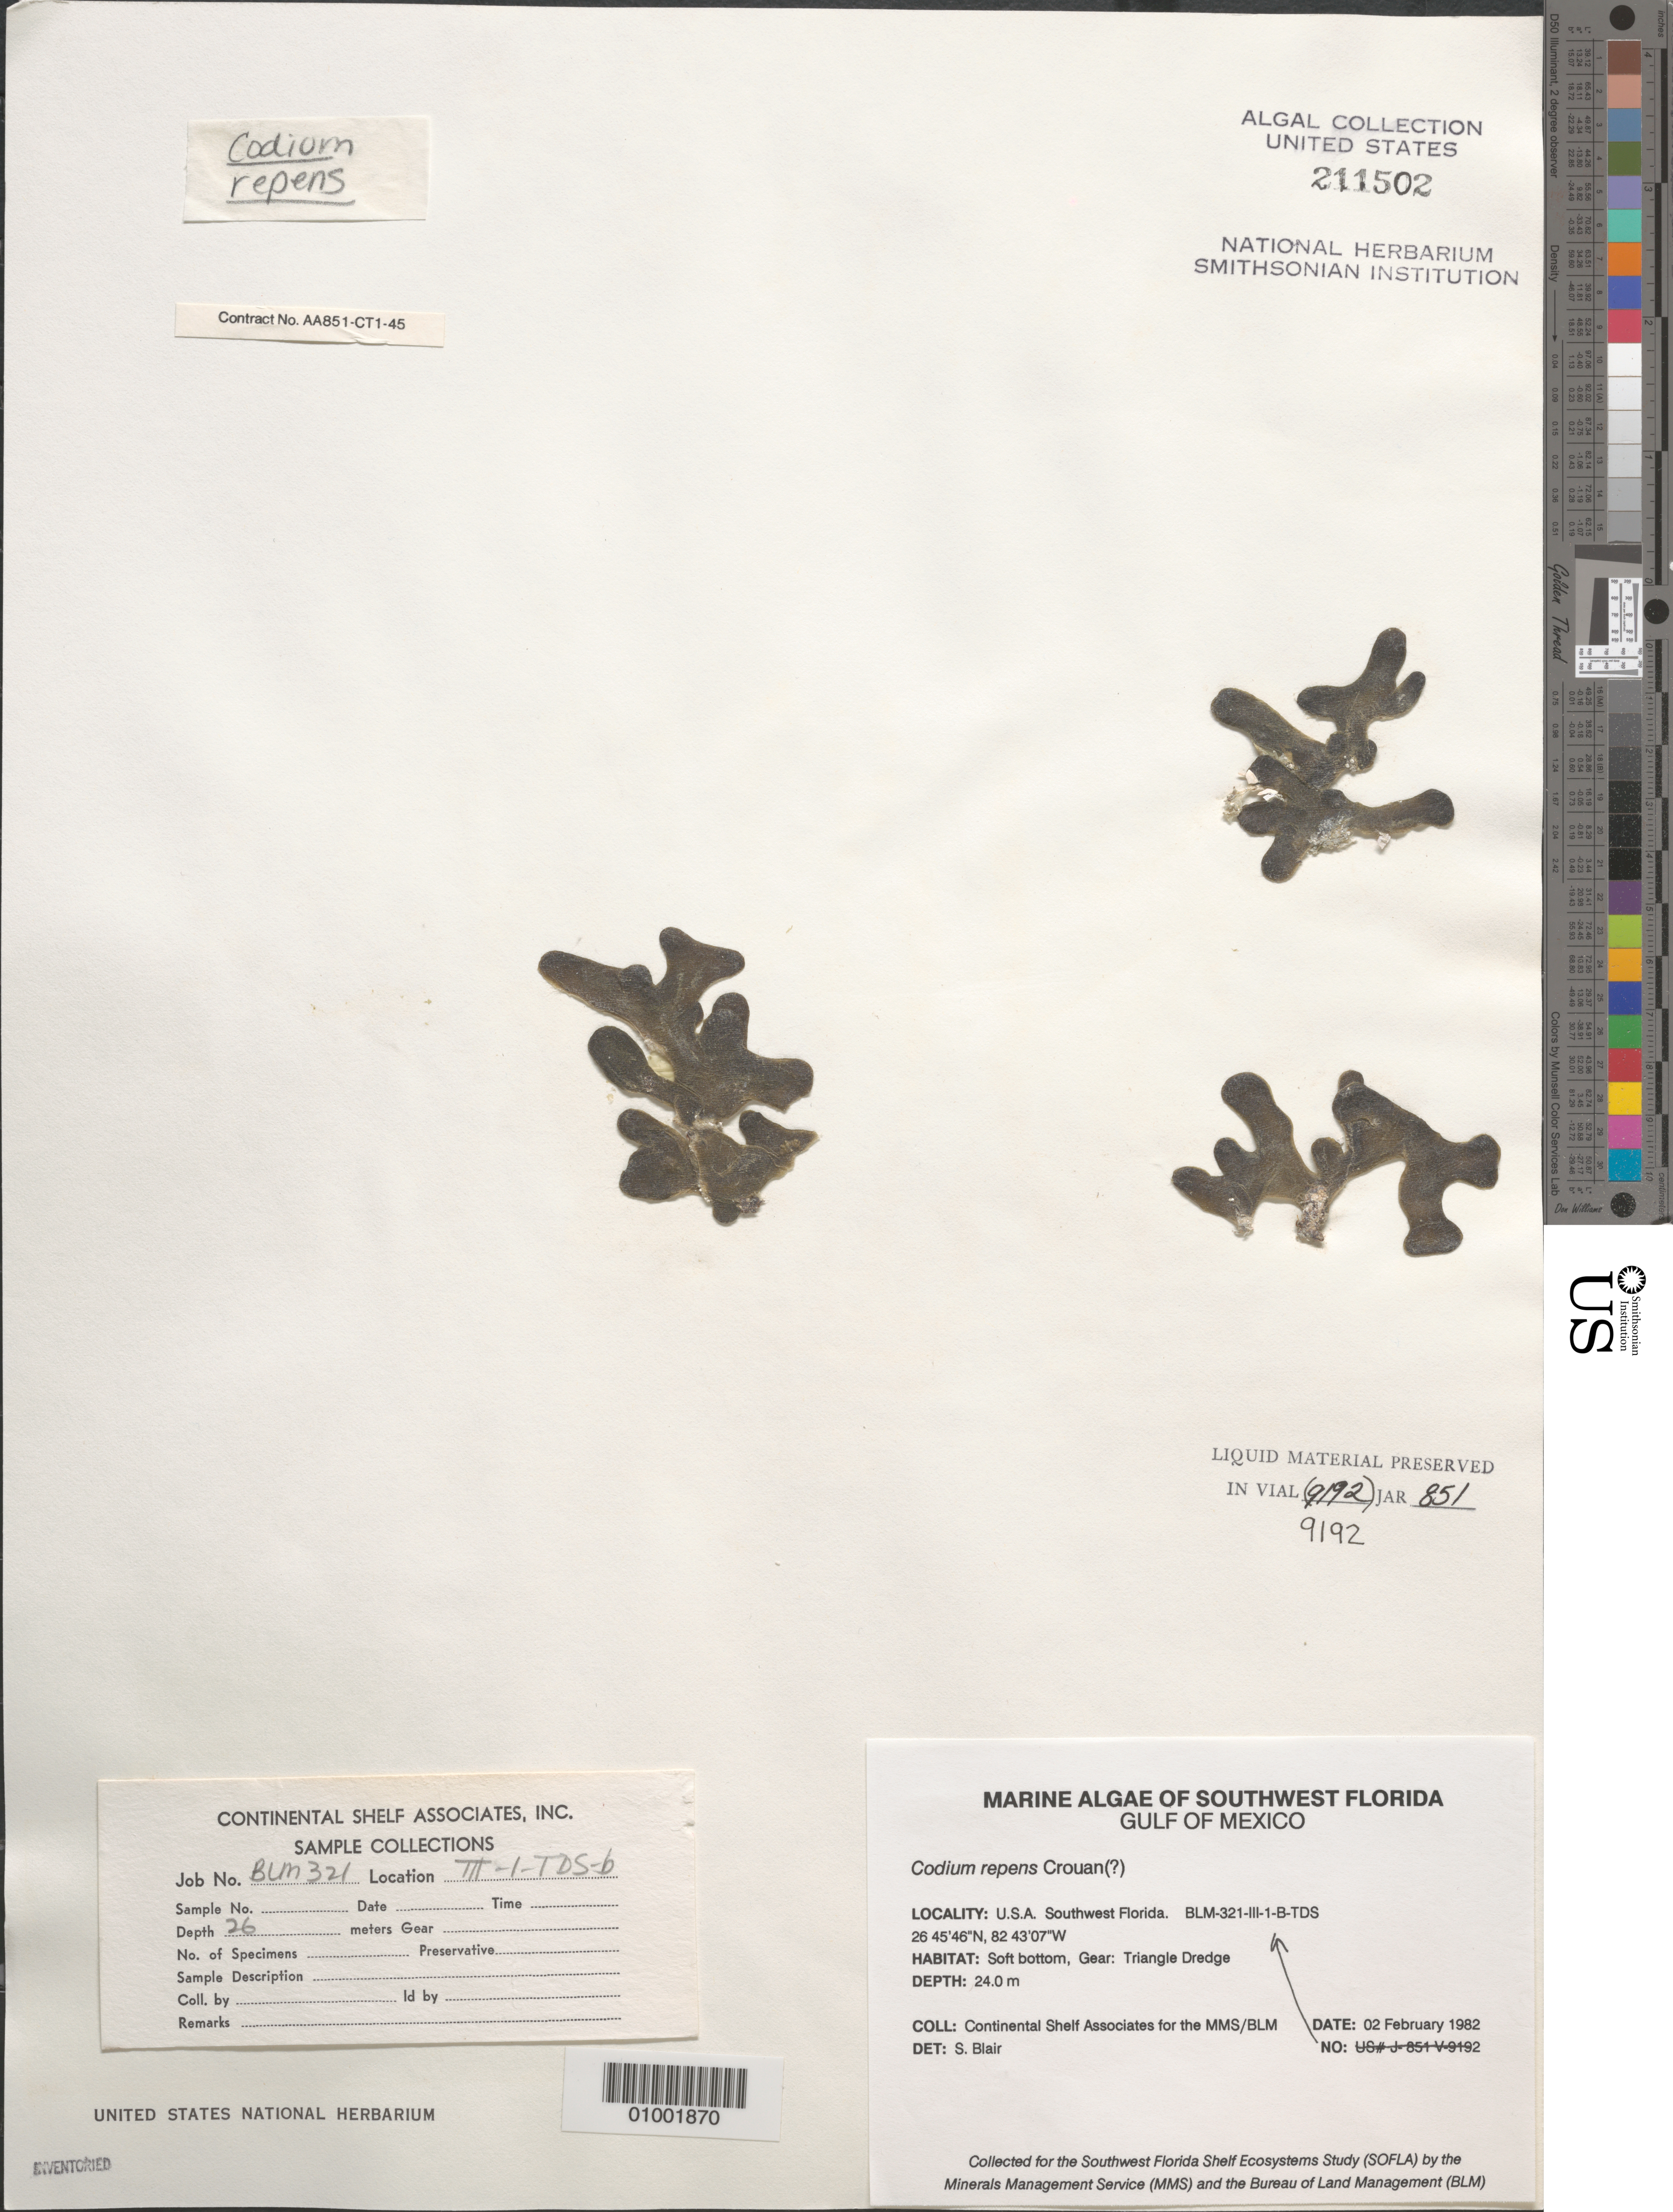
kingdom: Plantae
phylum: Chlorophyta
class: Ulvophyceae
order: Bryopsidales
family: Codiaceae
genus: Codium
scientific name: Codium repens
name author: P. Crouan & H. Crouan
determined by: Blair, S. M.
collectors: Continental Shelf Associates for the MMS/BLM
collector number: BLM-321-III-1-B-TDS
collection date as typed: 02 Feb 1982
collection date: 1982-02-02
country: United States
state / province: Florida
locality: Gulf of Mexico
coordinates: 26 45'46"N, 82 43'07"W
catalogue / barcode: US 211502